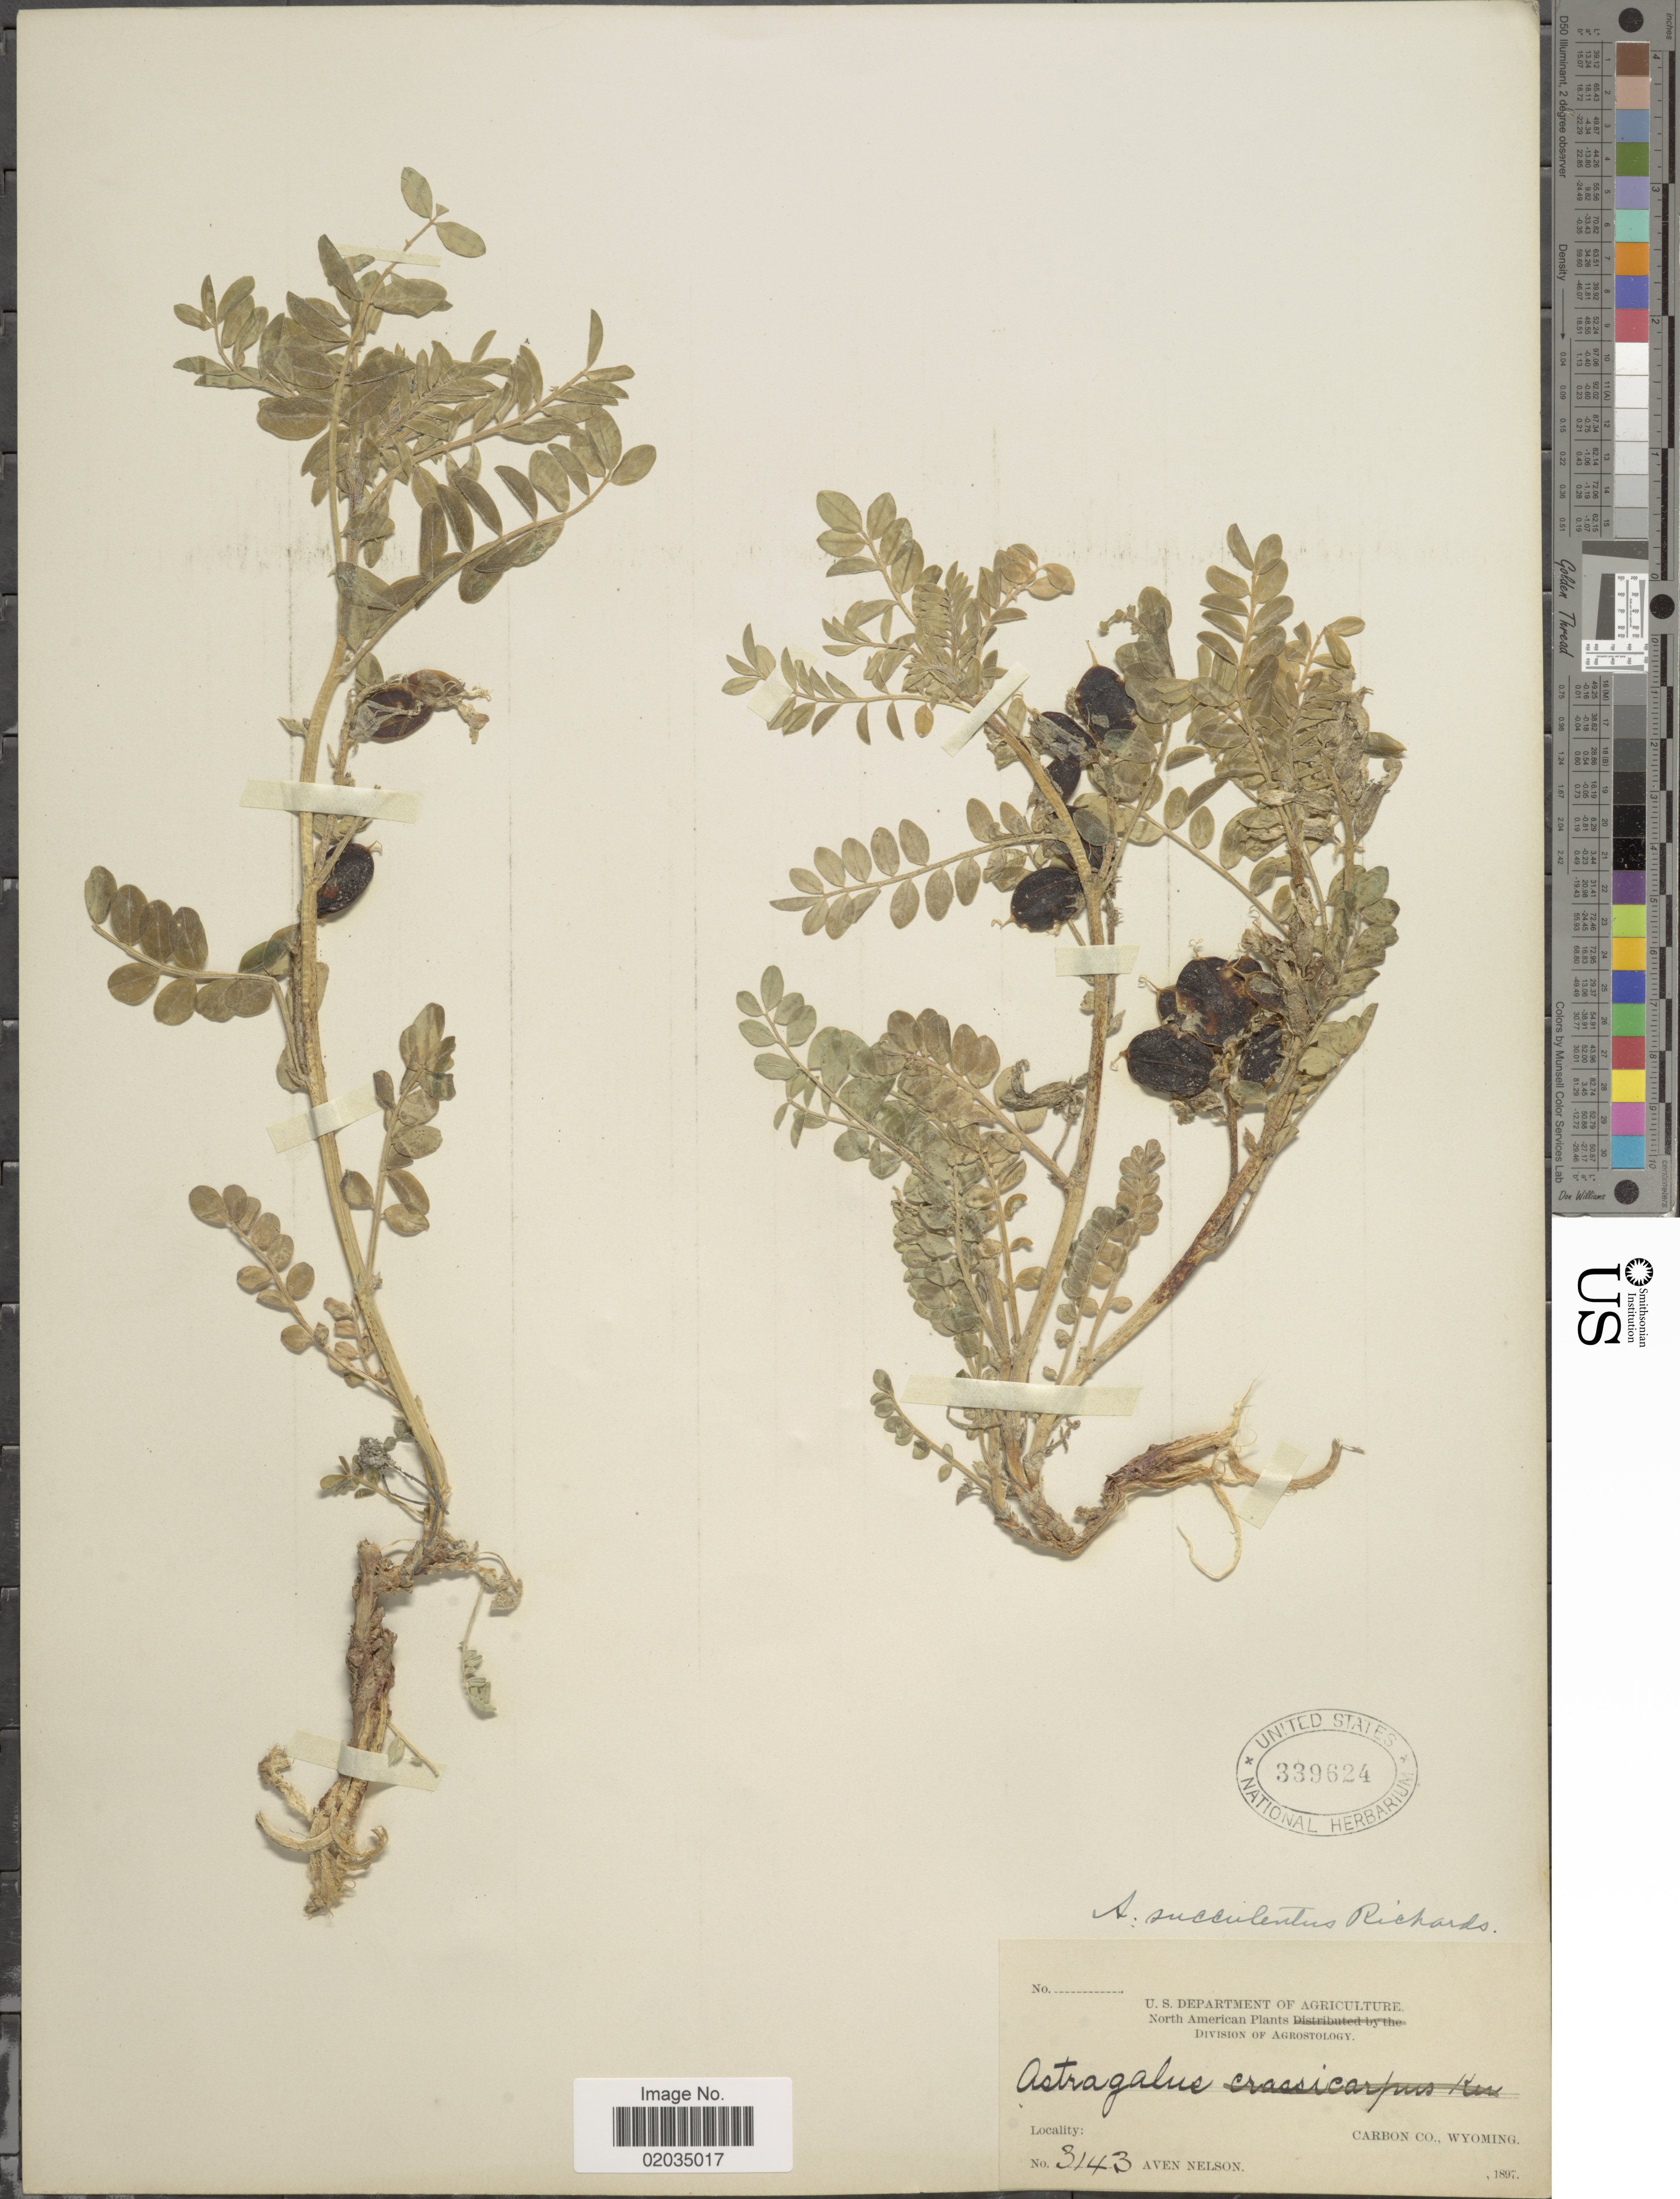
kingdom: Plantae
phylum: Tracheophyta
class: Magnoliopsida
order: Fabales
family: Fabaceae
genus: Astragalus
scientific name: Astragalus succulentus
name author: Richardson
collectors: A. Nelson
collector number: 3143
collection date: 1897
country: United States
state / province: Wyoming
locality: Carbon Co.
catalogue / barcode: US 339624